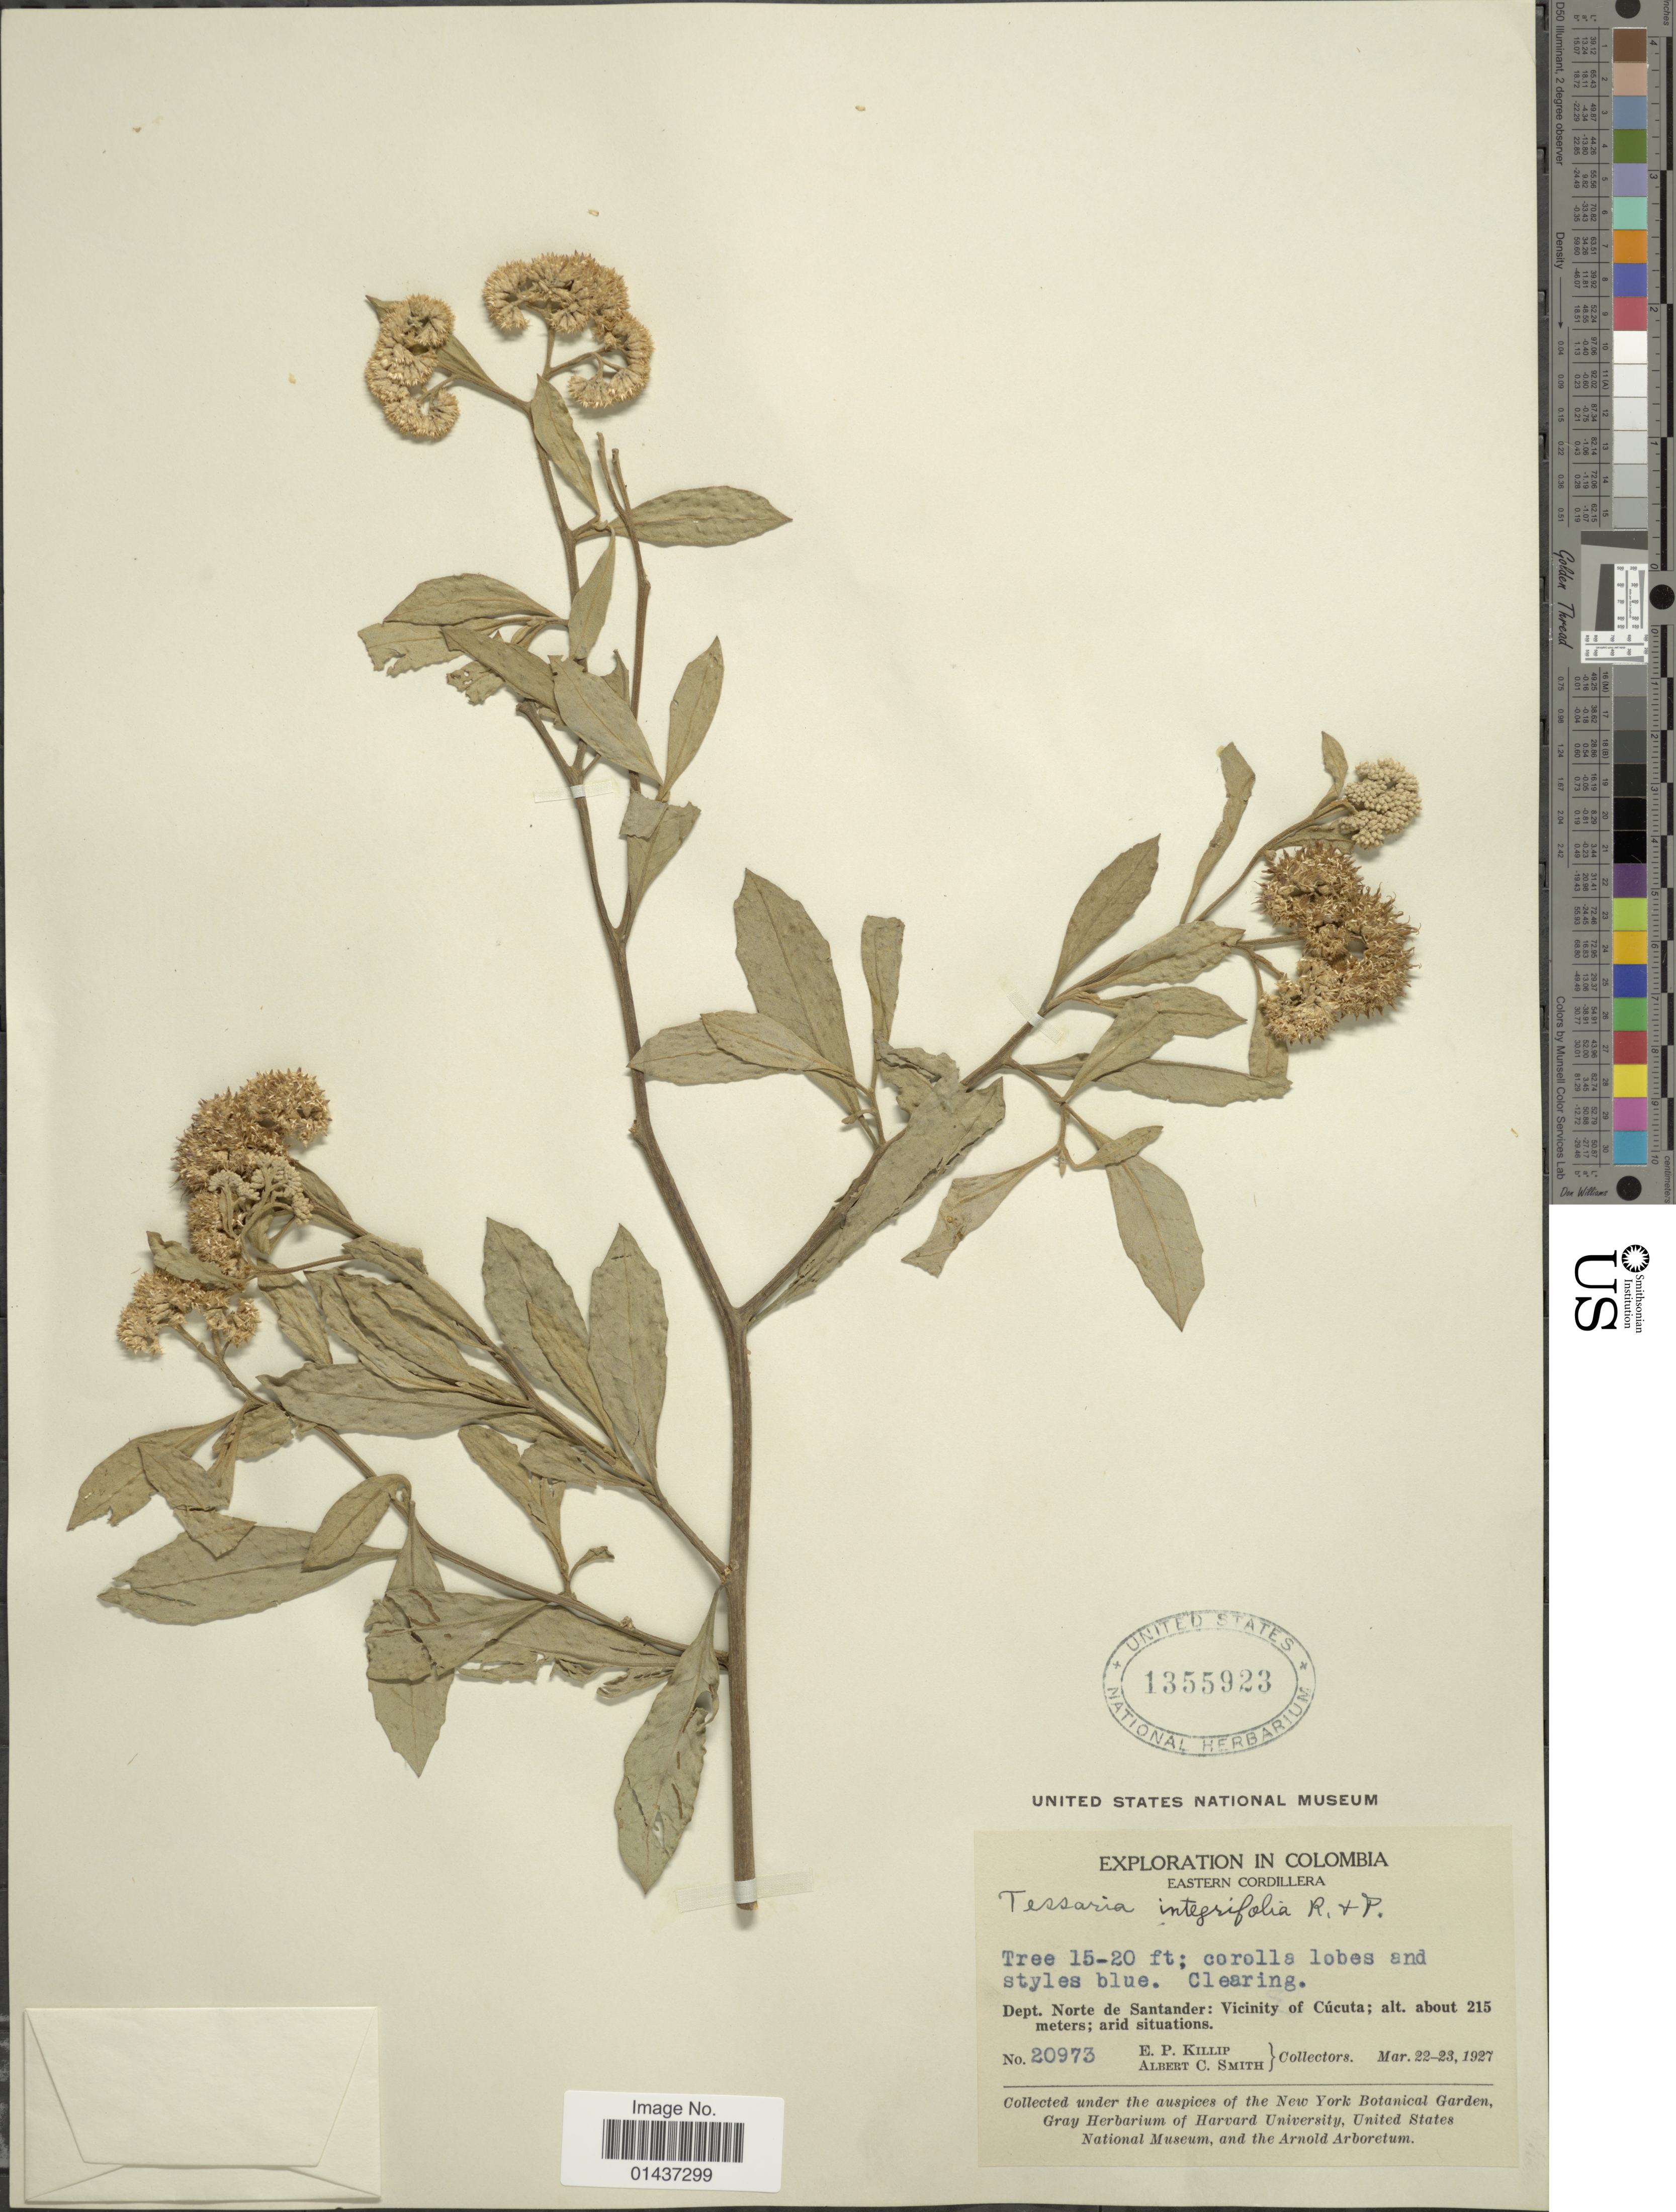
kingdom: Plantae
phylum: Tracheophyta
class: Magnoliopsida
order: Asterales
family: Asteraceae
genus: Tessaria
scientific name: Tessaria integrifolia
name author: Ruiz & Pav.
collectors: E. P. Killip & A. C. Smith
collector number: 20973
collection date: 1927-03-22/1927-03-23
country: Colombia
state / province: Norte de Santander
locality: Eastern Cordillera, Dept. Norte de Santander: Vicinity of Cúcuta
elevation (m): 215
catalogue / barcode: US 1355923